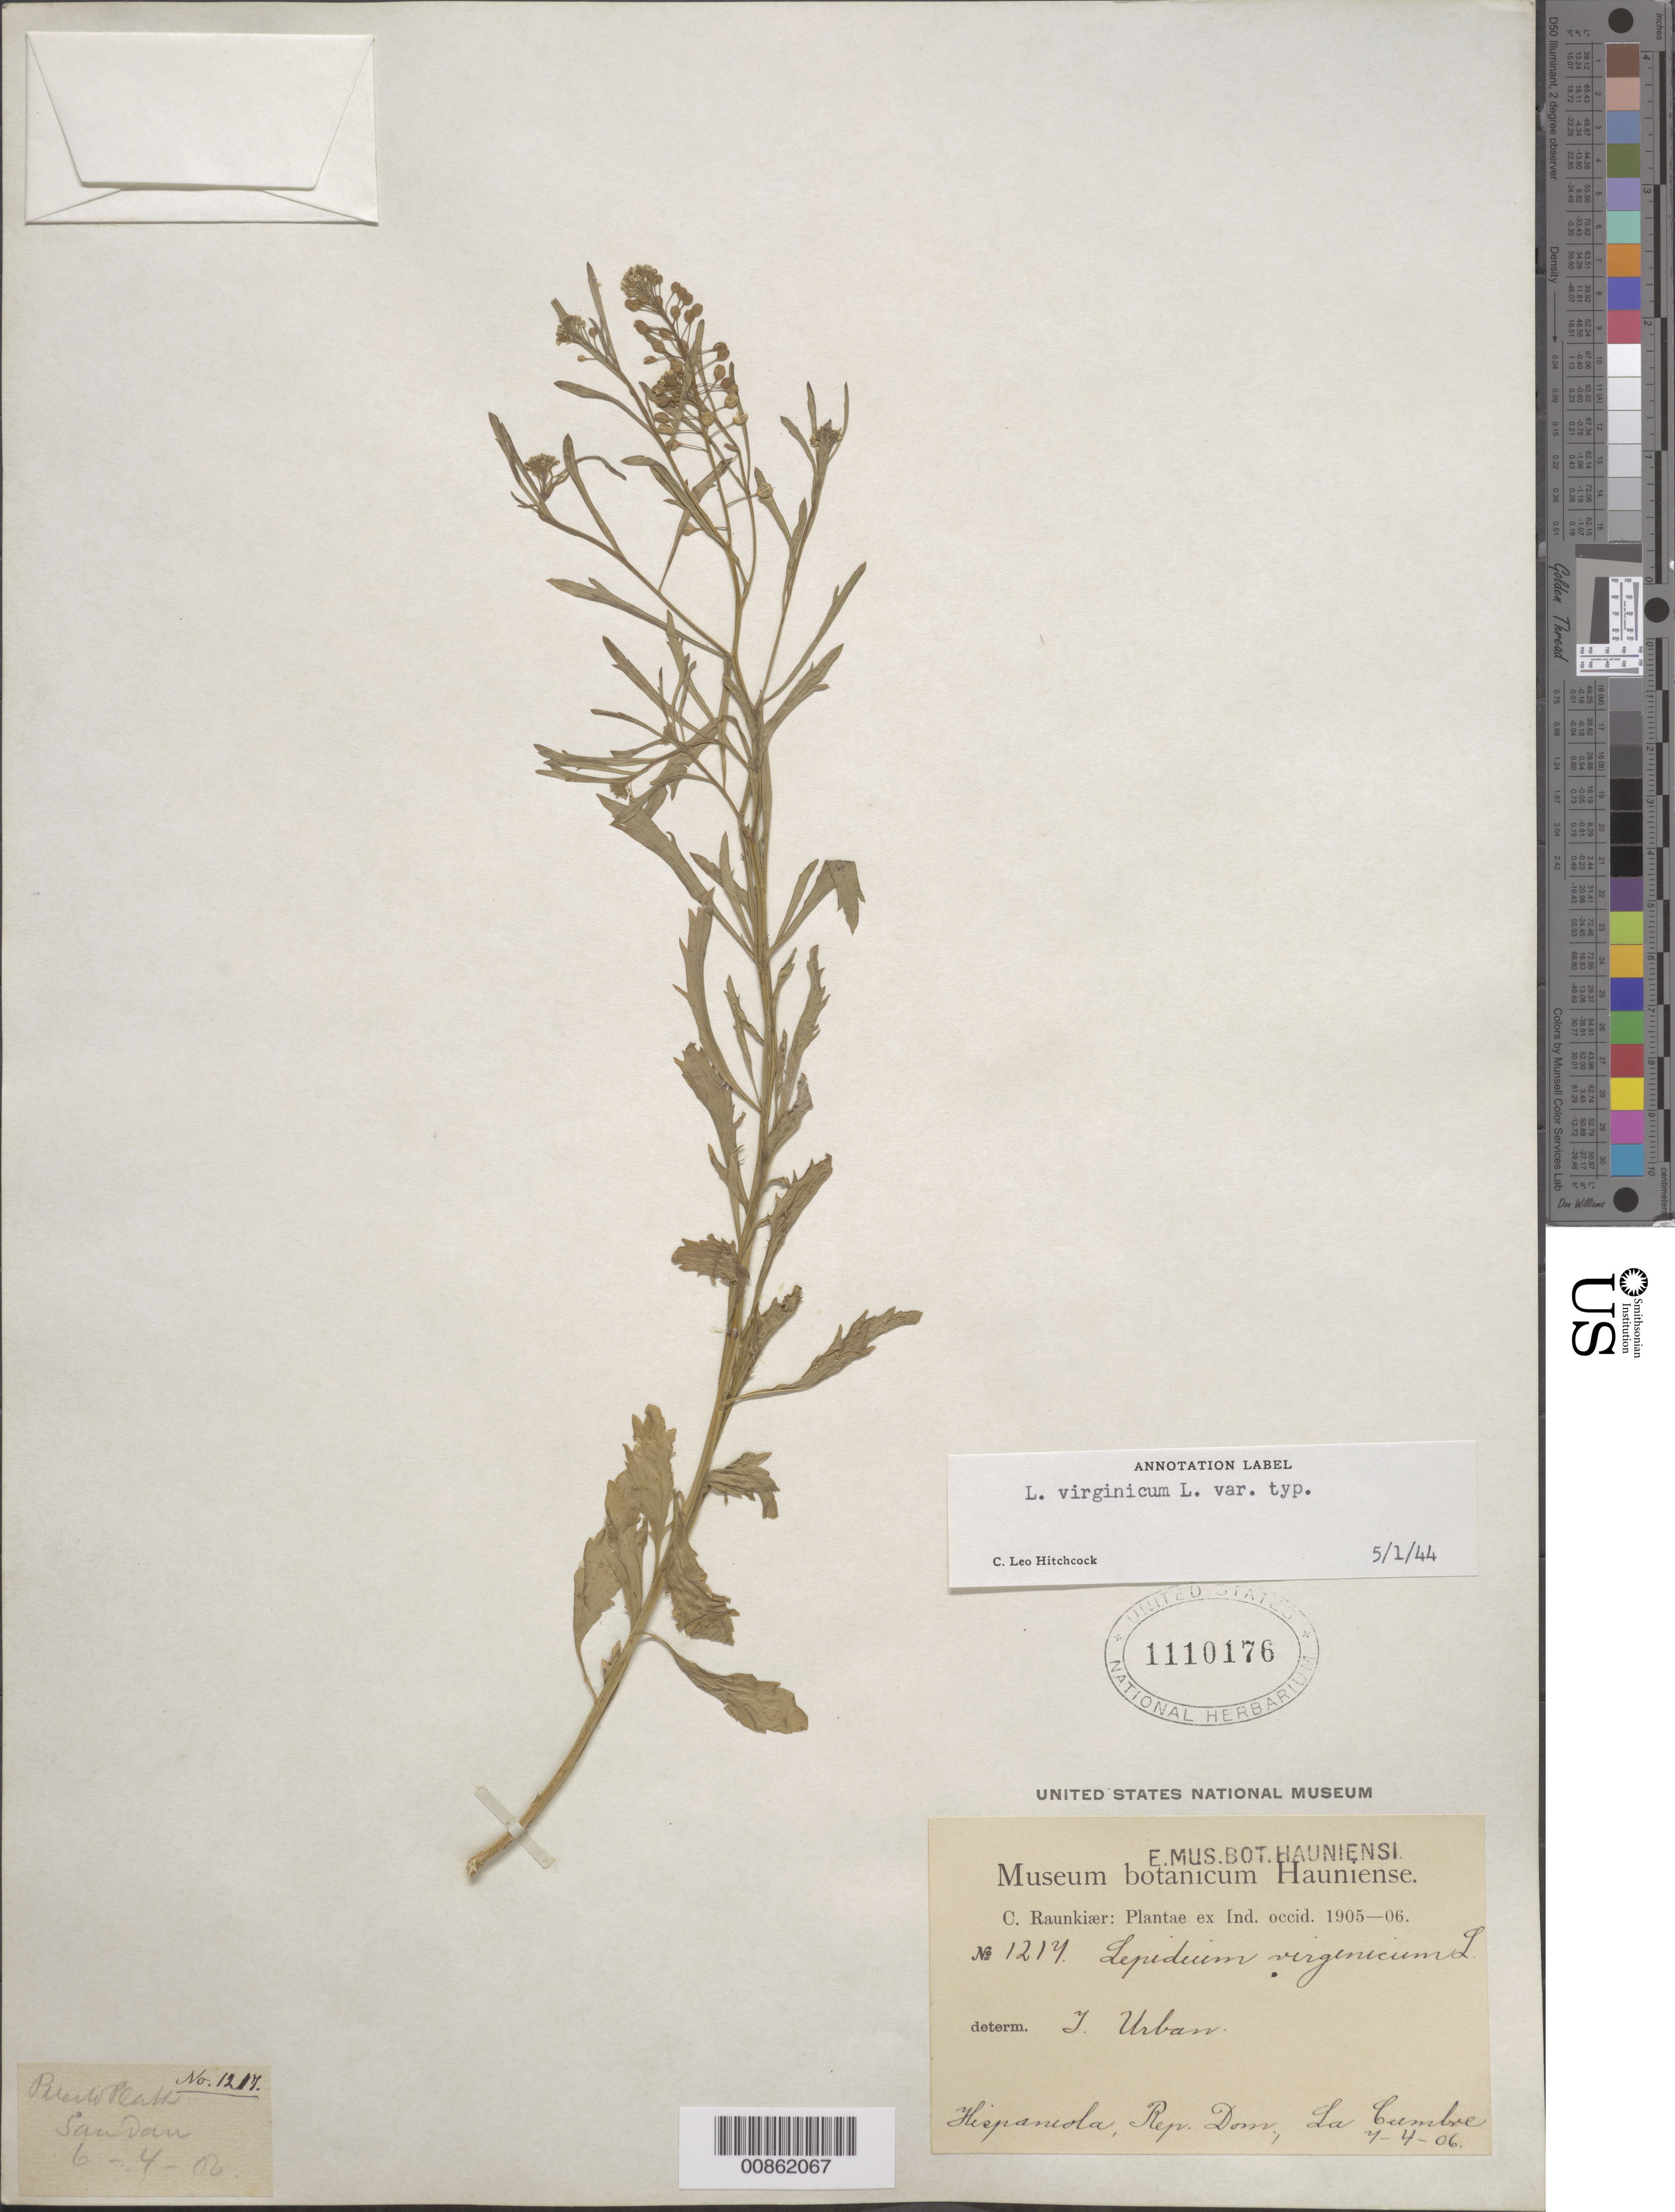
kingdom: Plantae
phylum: Tracheophyta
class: Magnoliopsida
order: Brassicales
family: Brassicaceae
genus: Lepidium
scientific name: Lepidium virginicum var. virginicum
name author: L.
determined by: Hitchcock, C. L.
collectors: C. C. Raunkiaer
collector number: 1217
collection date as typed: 04 Jul 1906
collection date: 1906-07-04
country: Dominican Republic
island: Hispaniola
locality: La Cumbre.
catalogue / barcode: US 1110176